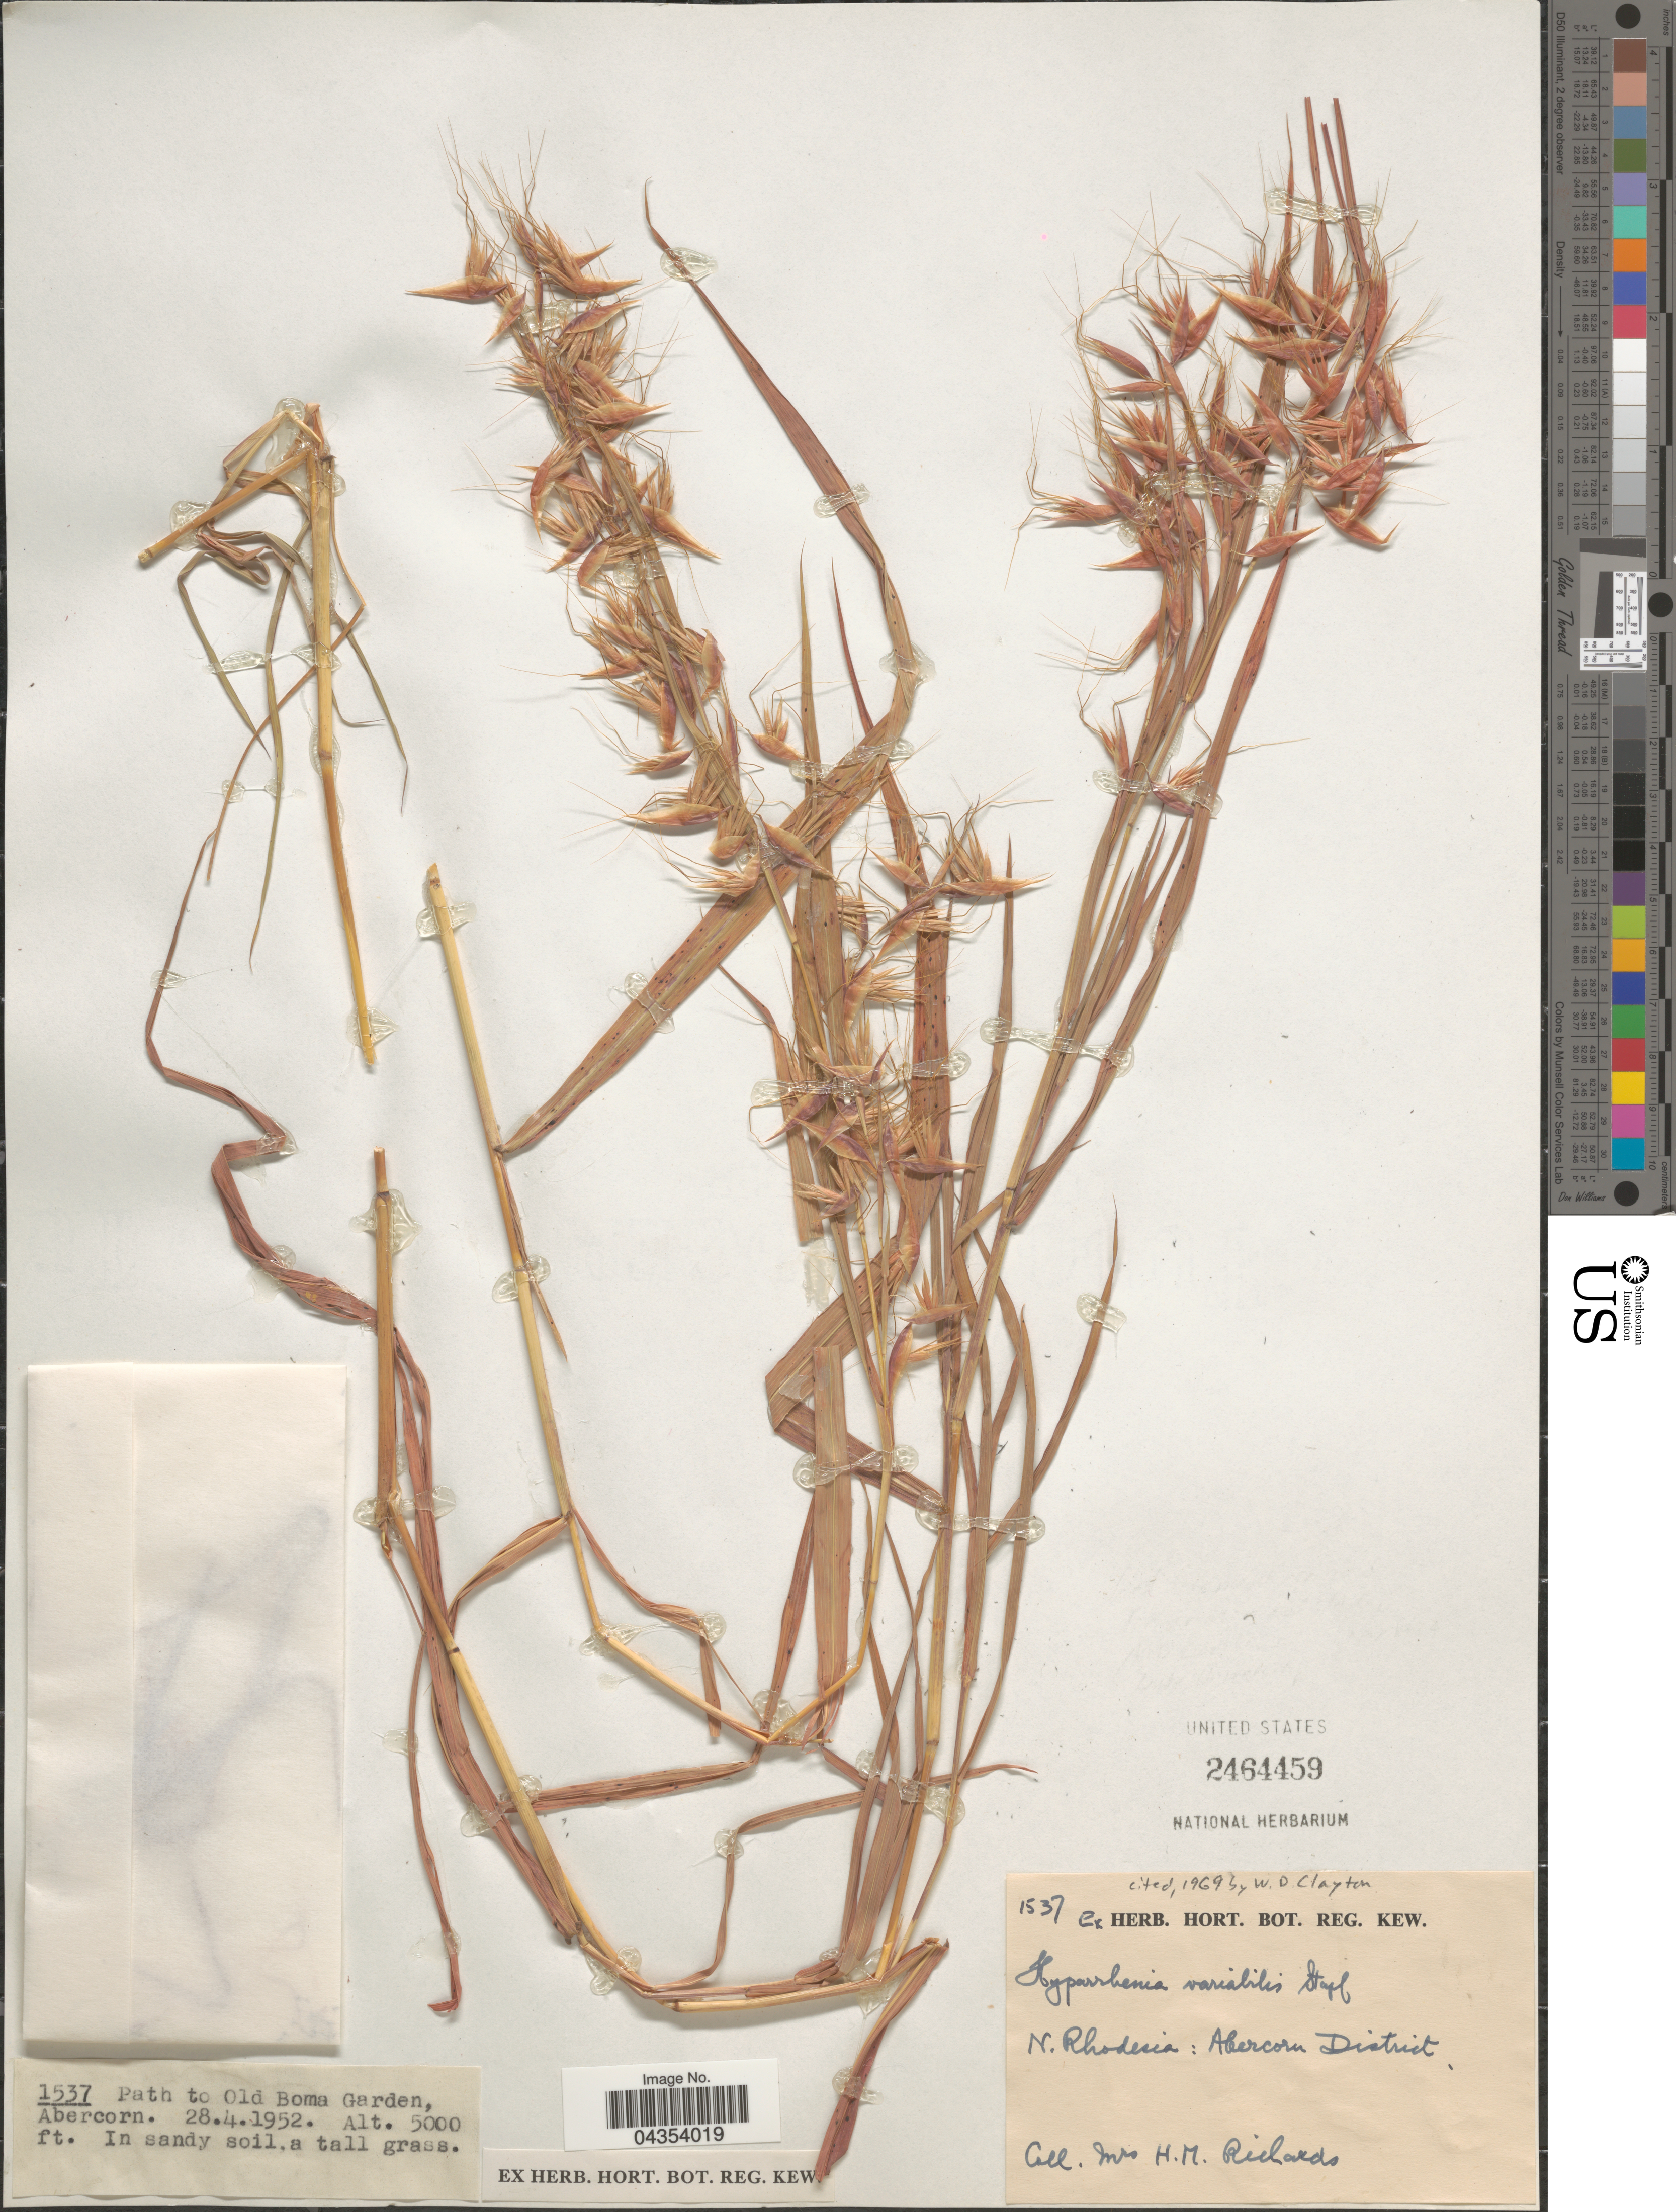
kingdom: Plantae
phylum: Tracheophyta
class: Liliopsida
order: Poales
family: Poaceae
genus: Hyparrhenia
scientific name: Hyparrhenia variabilis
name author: Stapf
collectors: H. Richards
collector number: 1537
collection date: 1952-04-28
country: Zambia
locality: Path to Old Boma Garden, Abercorn. N.Rhodesia: Abercorn District.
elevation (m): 1524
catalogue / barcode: US 2464459